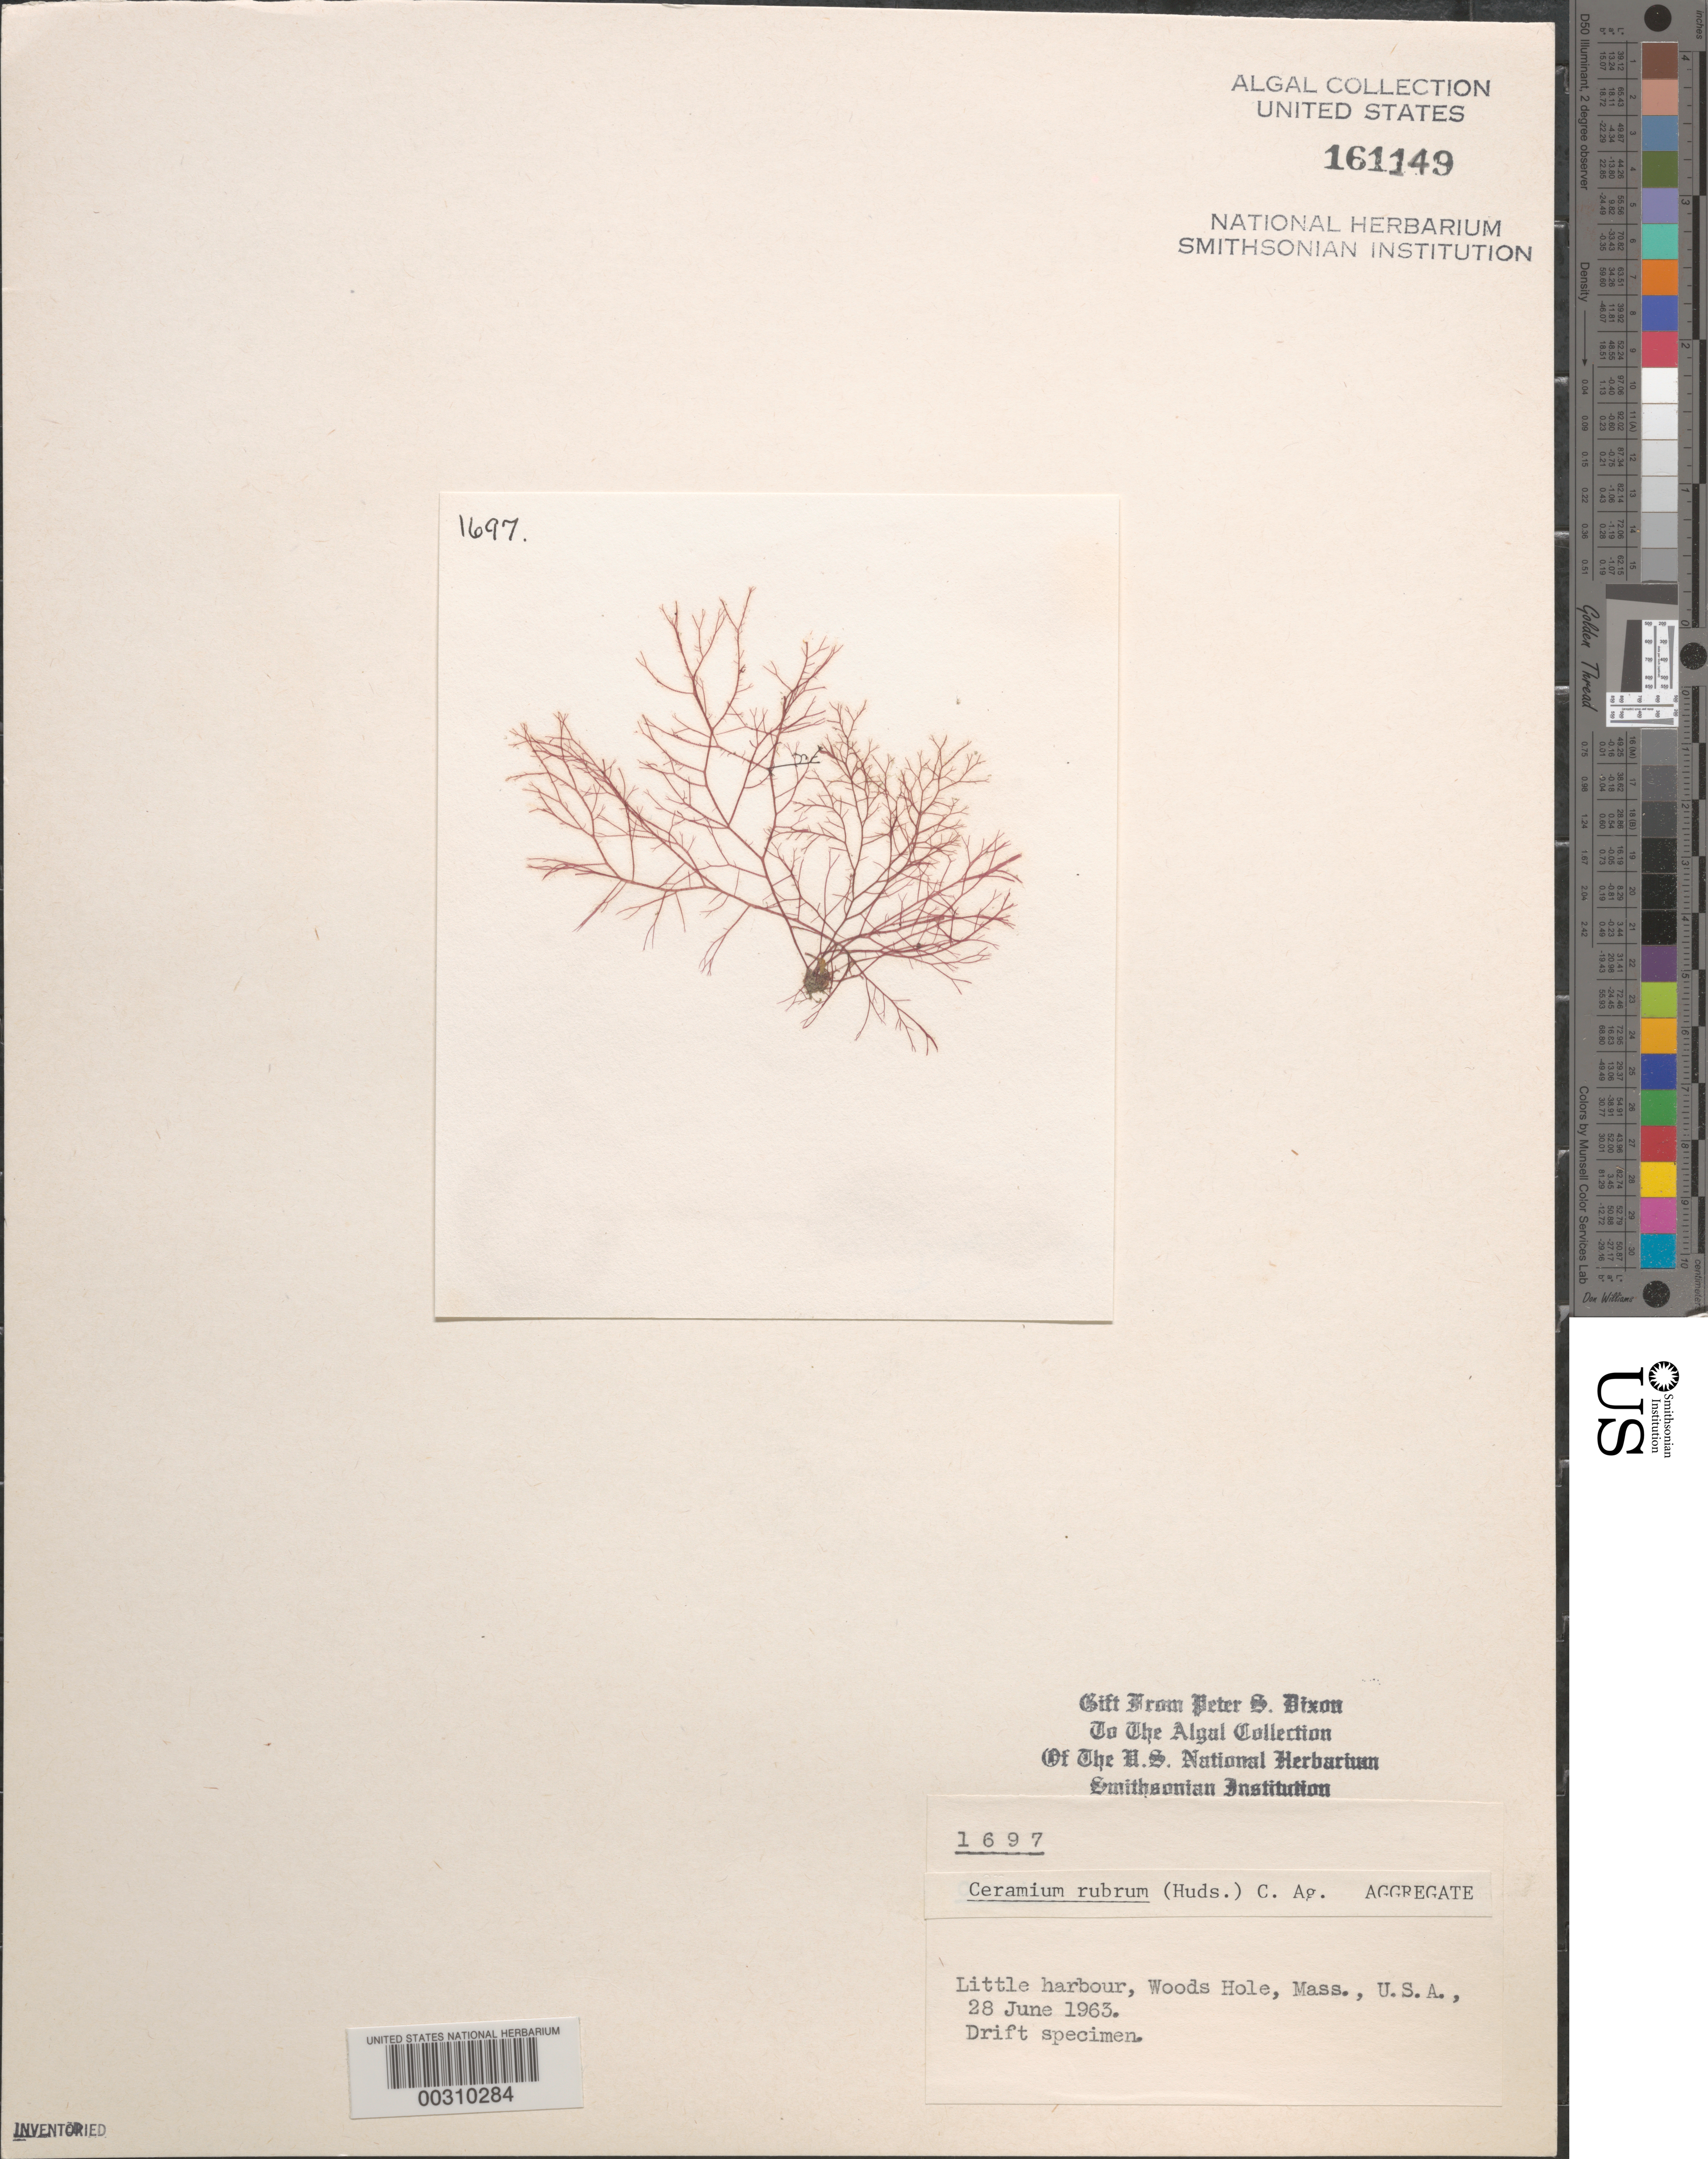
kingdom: Plantae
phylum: Rhodophyta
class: Florideophyceae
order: Ceramiales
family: Ceramiaceae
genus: Ceramium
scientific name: Ceramium rubrum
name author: C. Agardh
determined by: Dixon, P. S.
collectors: P. S. Dixon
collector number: PSD 1697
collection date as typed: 28 Jun 1963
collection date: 1963-06-28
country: United States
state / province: Massachusetts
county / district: Barnstable County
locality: Woods Hole, Little Harbor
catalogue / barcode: US 161149